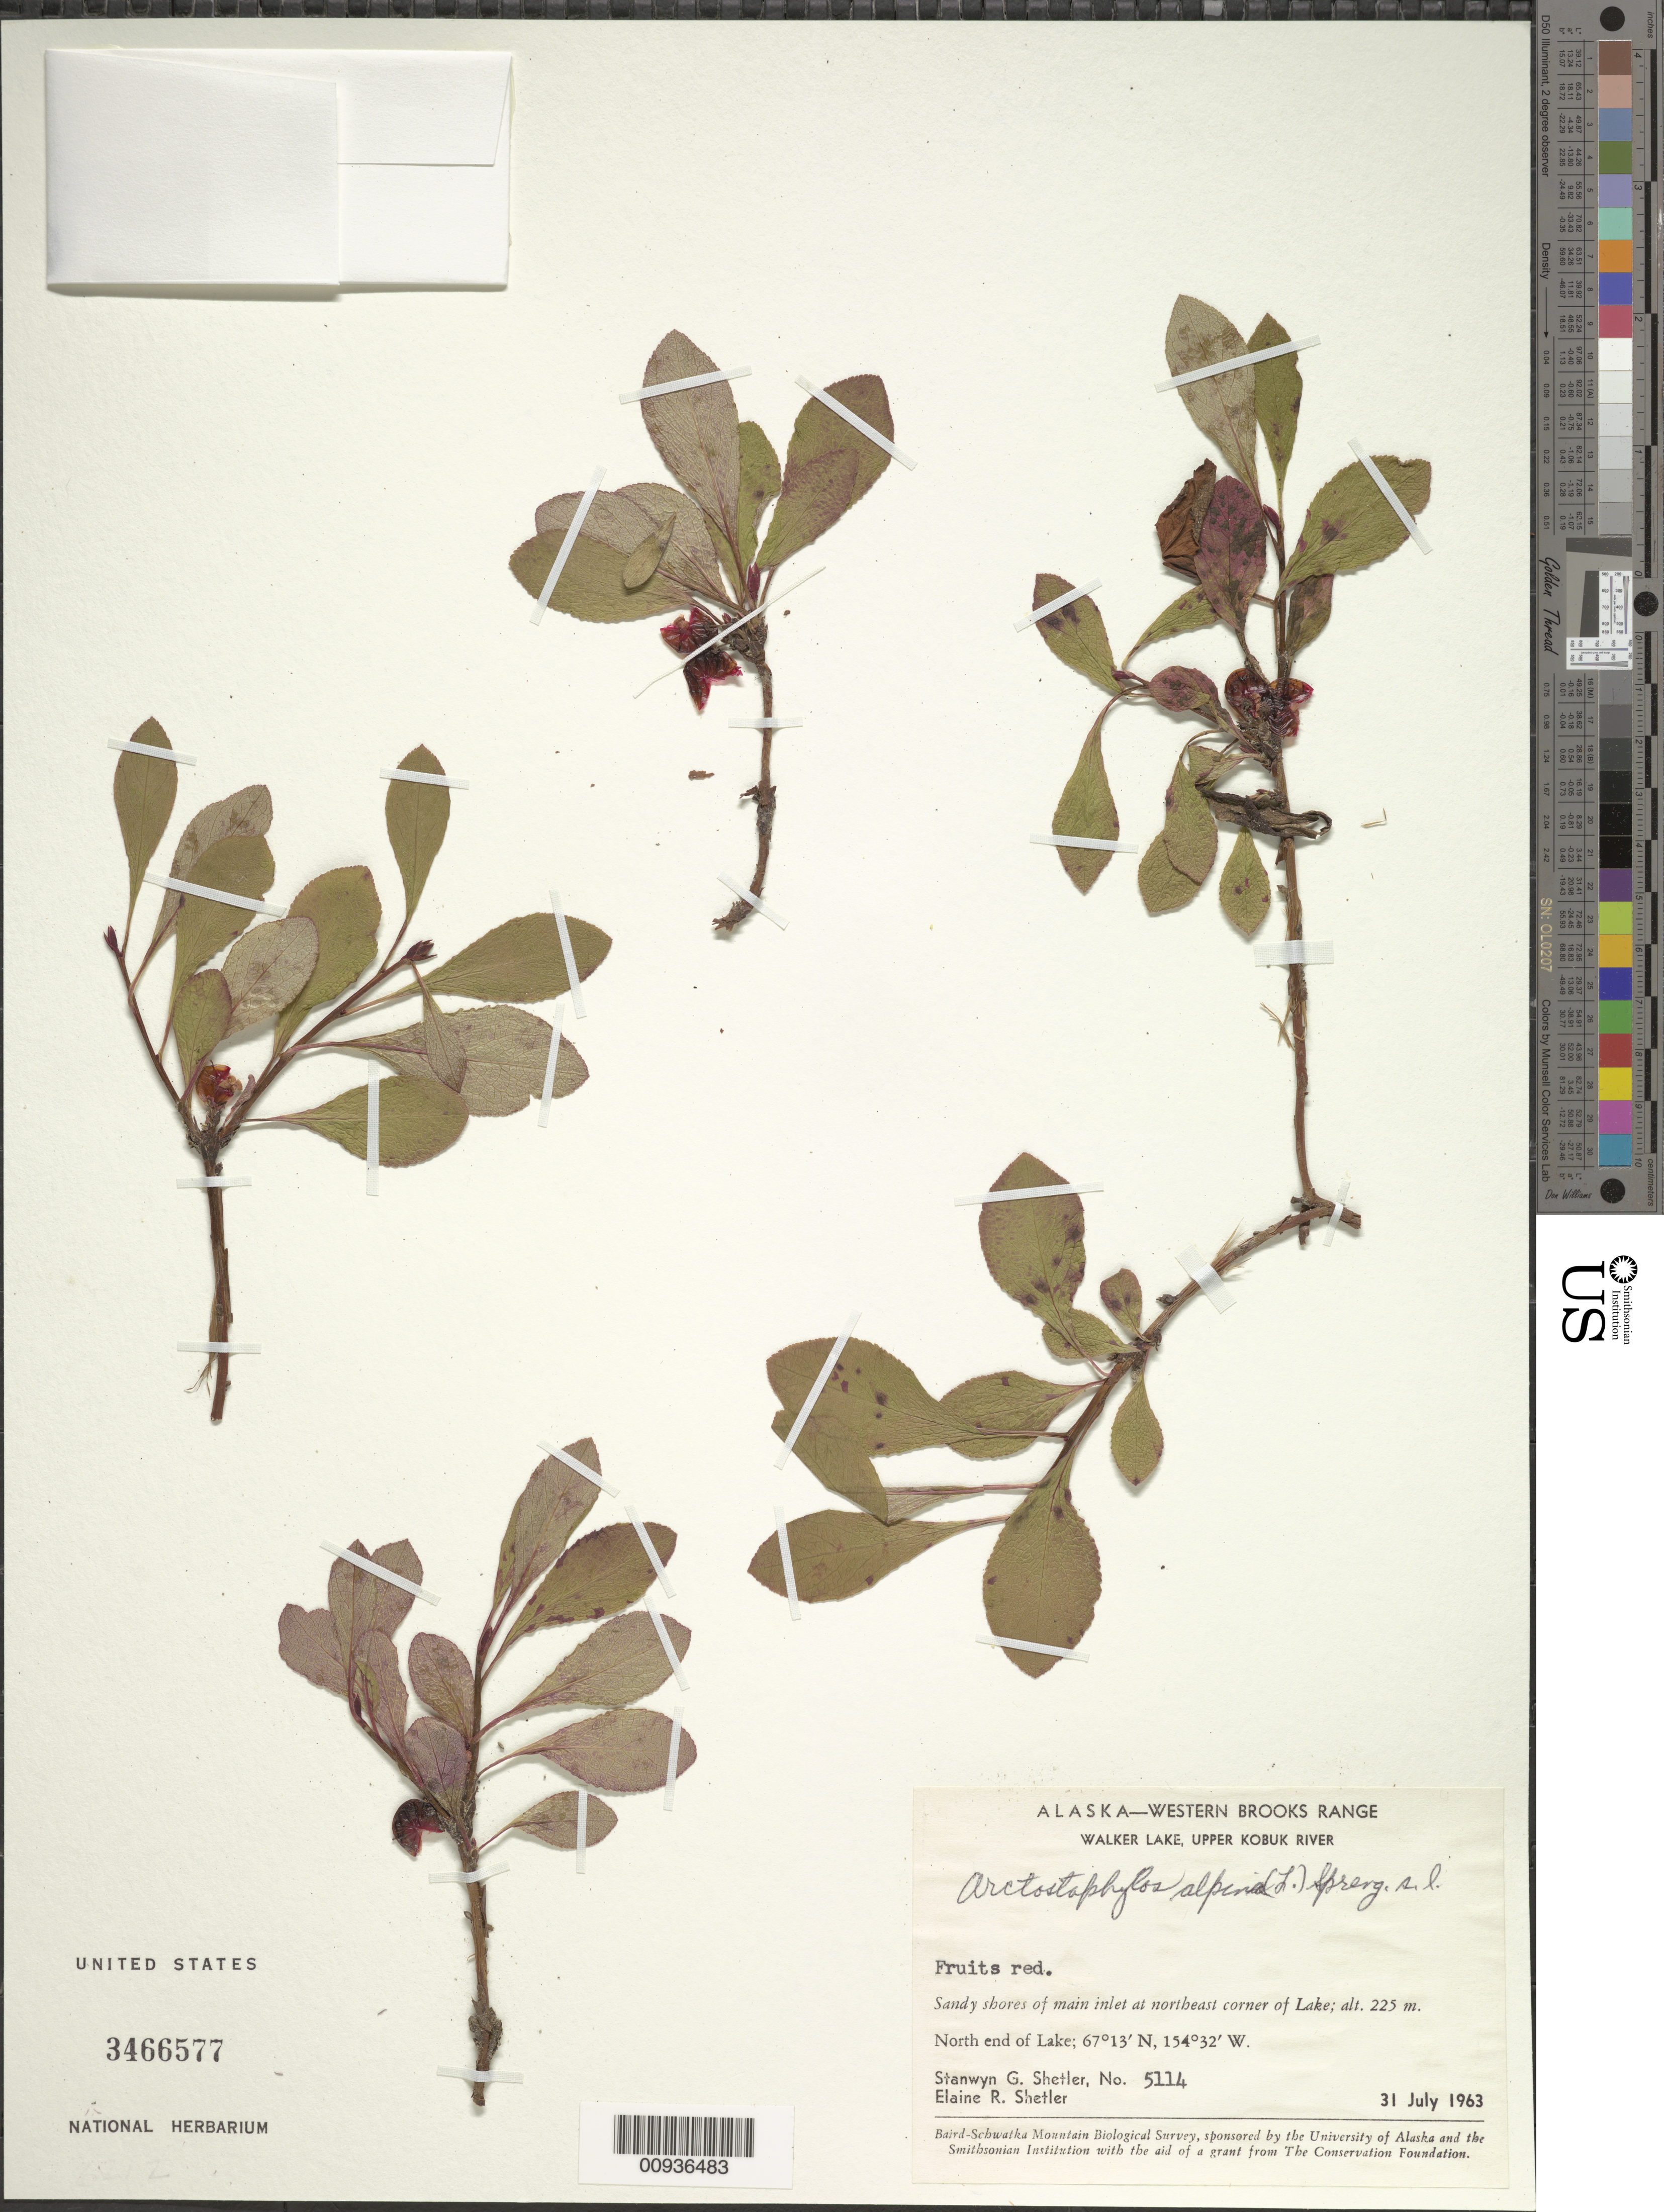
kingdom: Plantae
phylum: Tracheophyta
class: Magnoliopsida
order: Ericales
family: Ericaceae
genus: Arctostaphylos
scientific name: Arctostaphylos alpina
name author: (L.) Spreng.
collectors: S. Shetler & E. R. Shetler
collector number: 5114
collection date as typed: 31 Jul 1963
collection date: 1963-07-31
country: United States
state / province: Alaska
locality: North end of Walker Lake. Western Brooks Range, Upper Kobuk River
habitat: Sandy shores of main inlet at northeast corner of Lake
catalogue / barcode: US 3466577